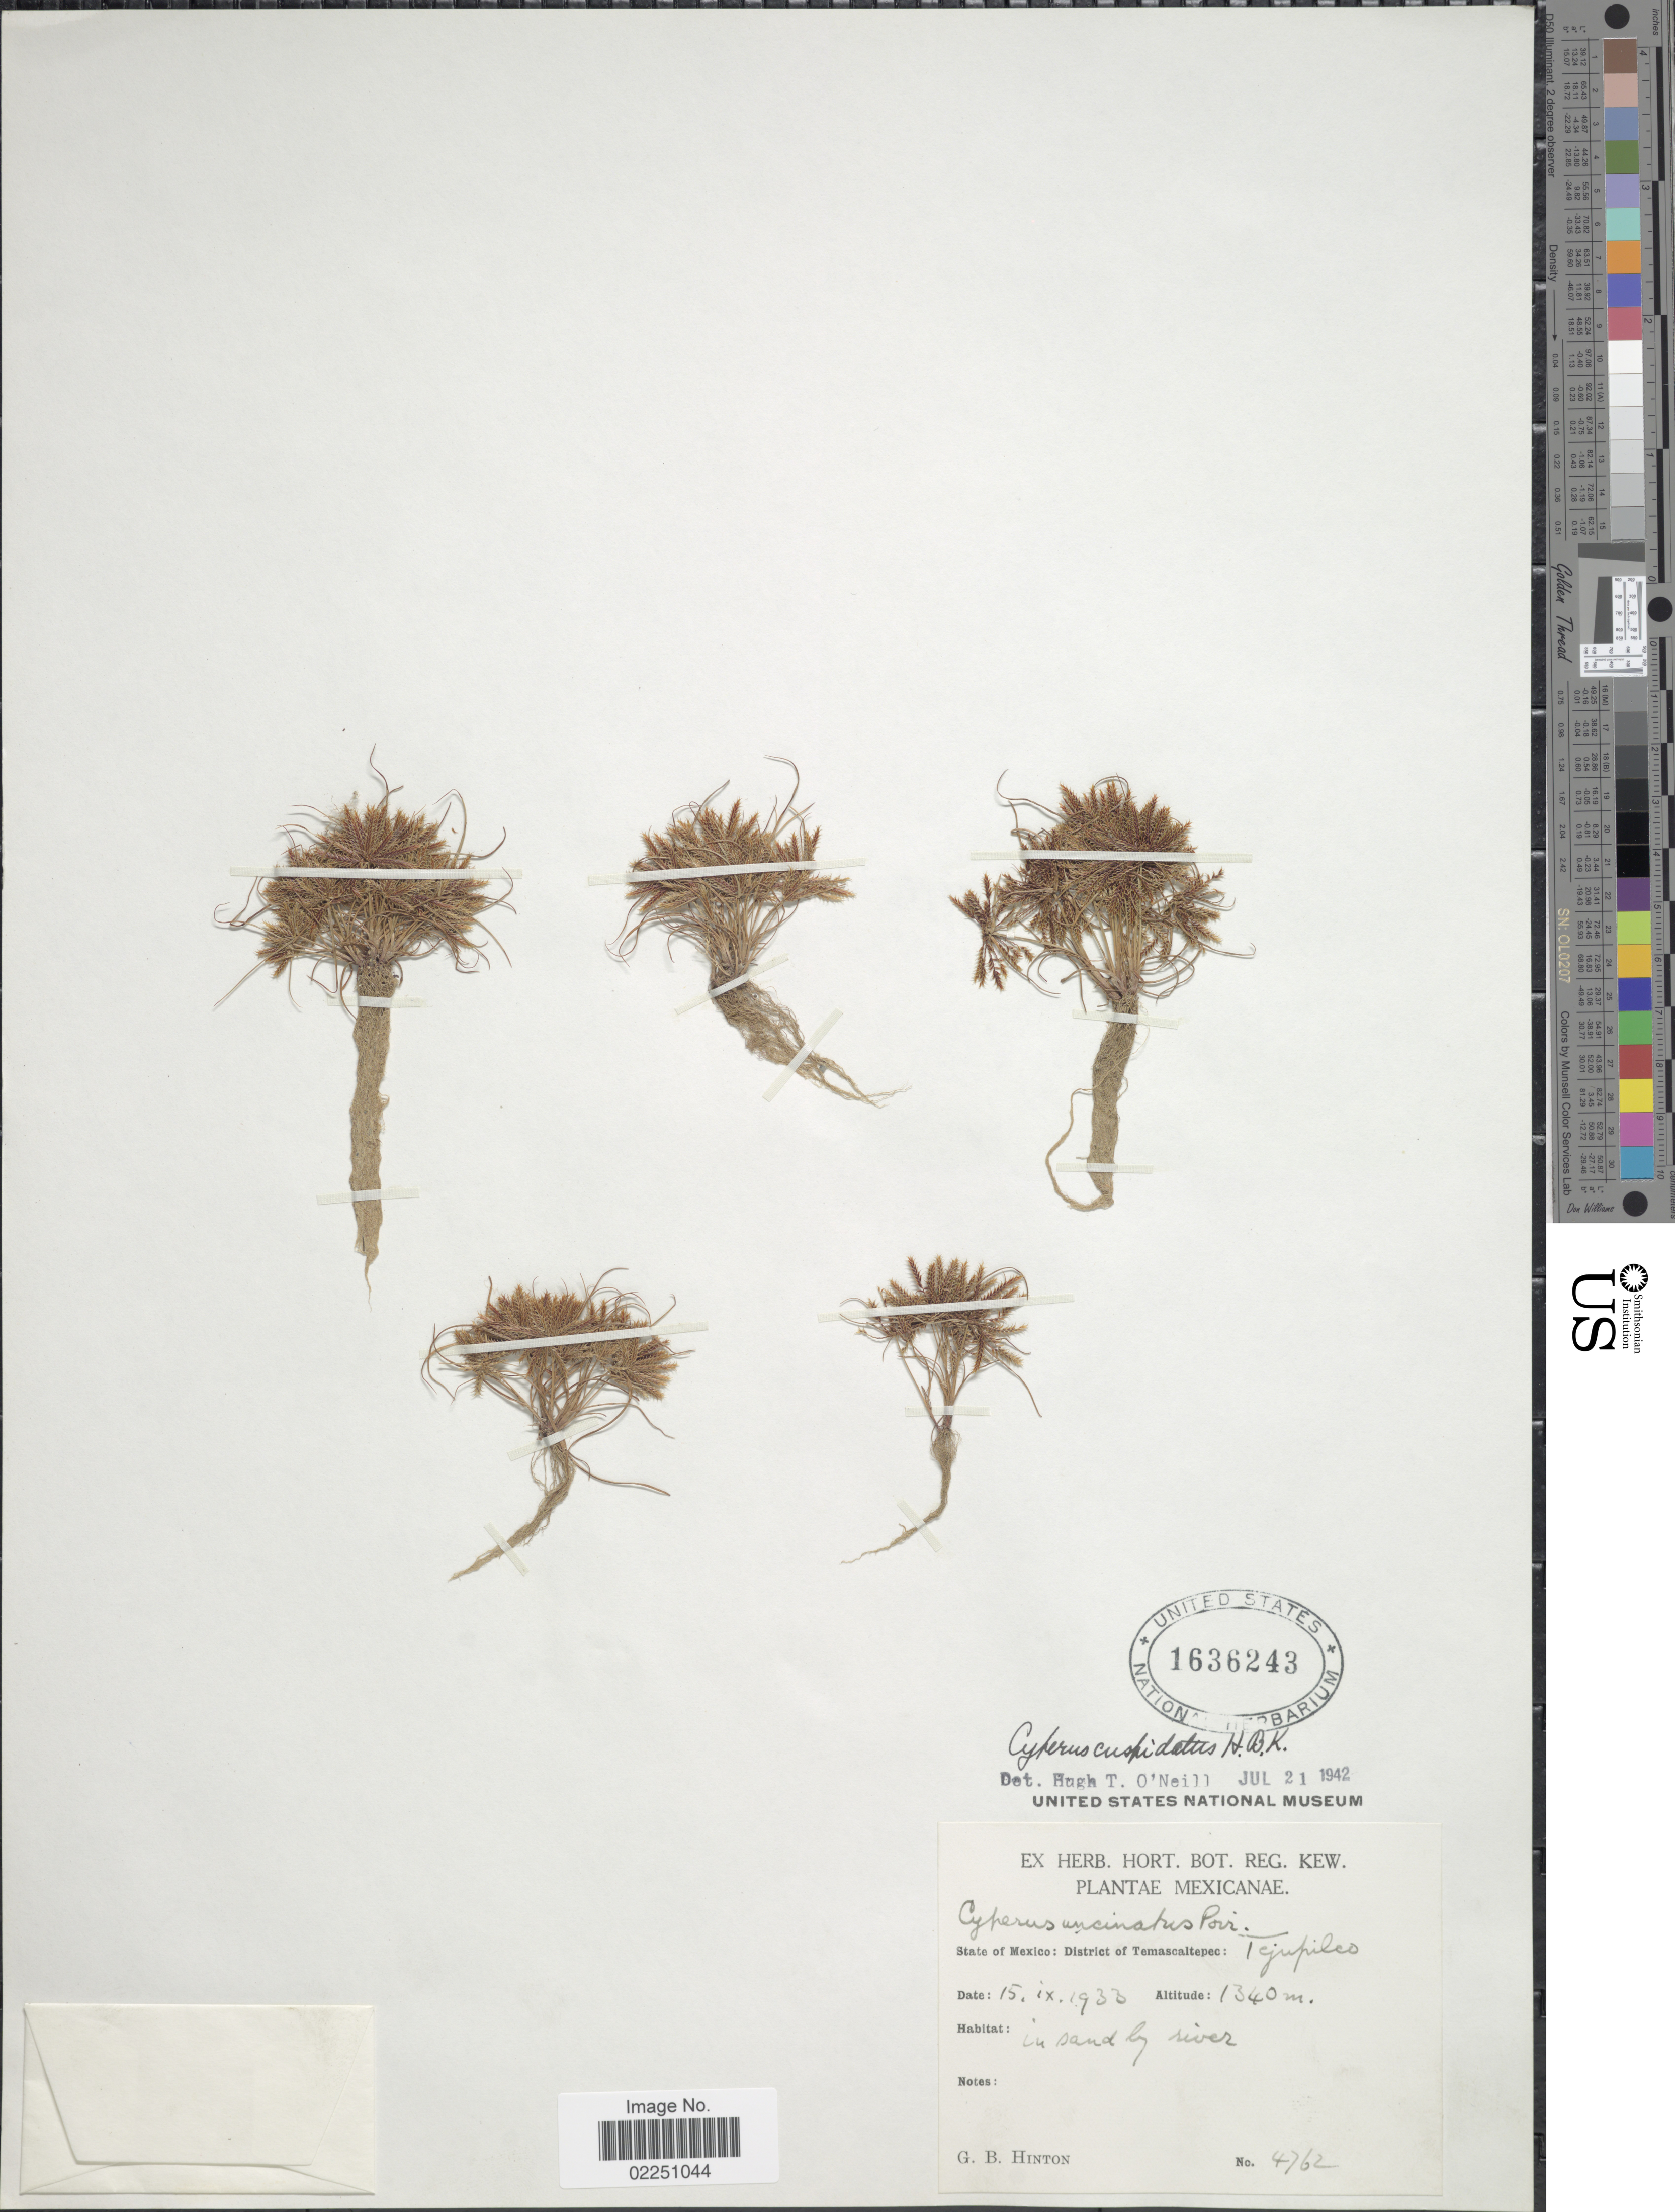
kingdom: Plantae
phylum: Tracheophyta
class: Liliopsida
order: Poales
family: Cyperaceae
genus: Cyperus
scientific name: Cyperus cuspidatus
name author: Kunth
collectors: G. B. Hinton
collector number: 4762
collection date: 1933-09-15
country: Mexico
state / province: México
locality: Mexicanae. State of Mexico: District of Temascaltepec: Tejupiles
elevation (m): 1340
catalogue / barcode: US 1636424